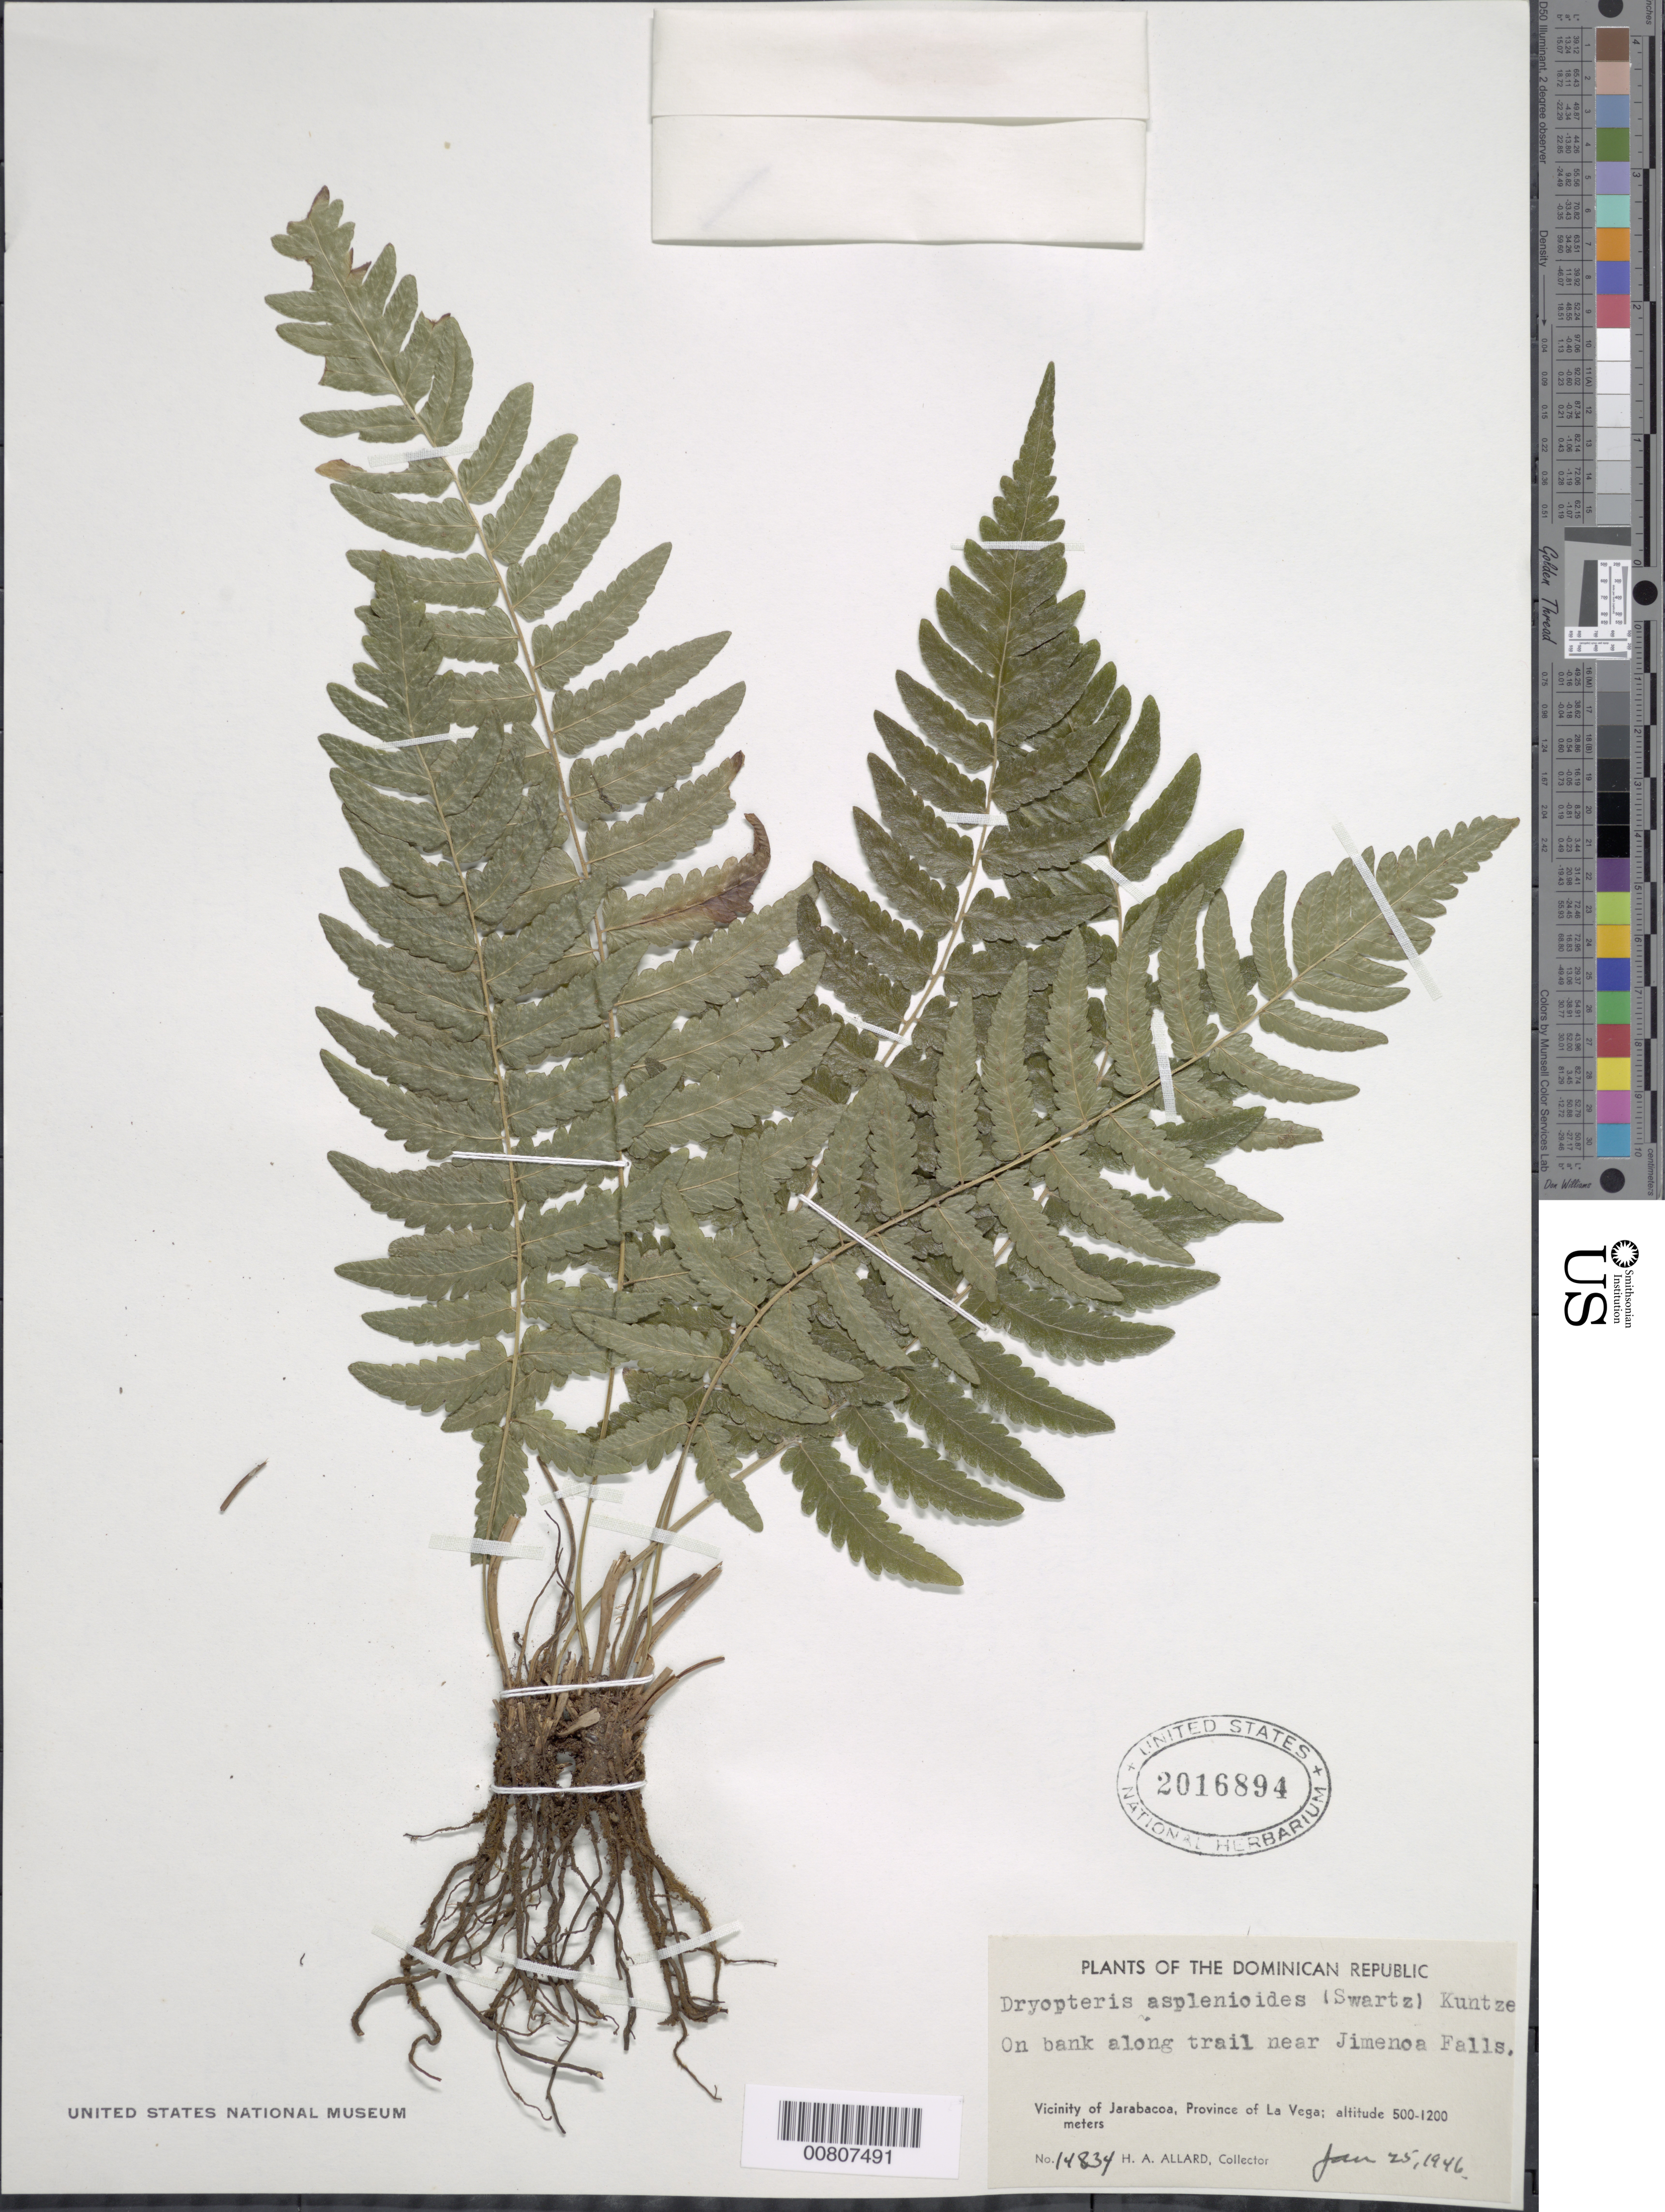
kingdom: Plantae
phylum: Tracheophyta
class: Polypodiopsida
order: Polypodiales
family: Thelypteridaceae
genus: Goniopteris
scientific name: Goniopteris retroflexa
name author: (L.) Pic. Serm.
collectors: H. A. Allard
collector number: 14834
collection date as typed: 25 Jan 1946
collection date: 1946-01-25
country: Dominican Republic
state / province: La Vega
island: Hispaniola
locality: Jarabacoa vicinity, near Jimenoa Falls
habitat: On bank along trail near Falls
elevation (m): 500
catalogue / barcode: US 2016894